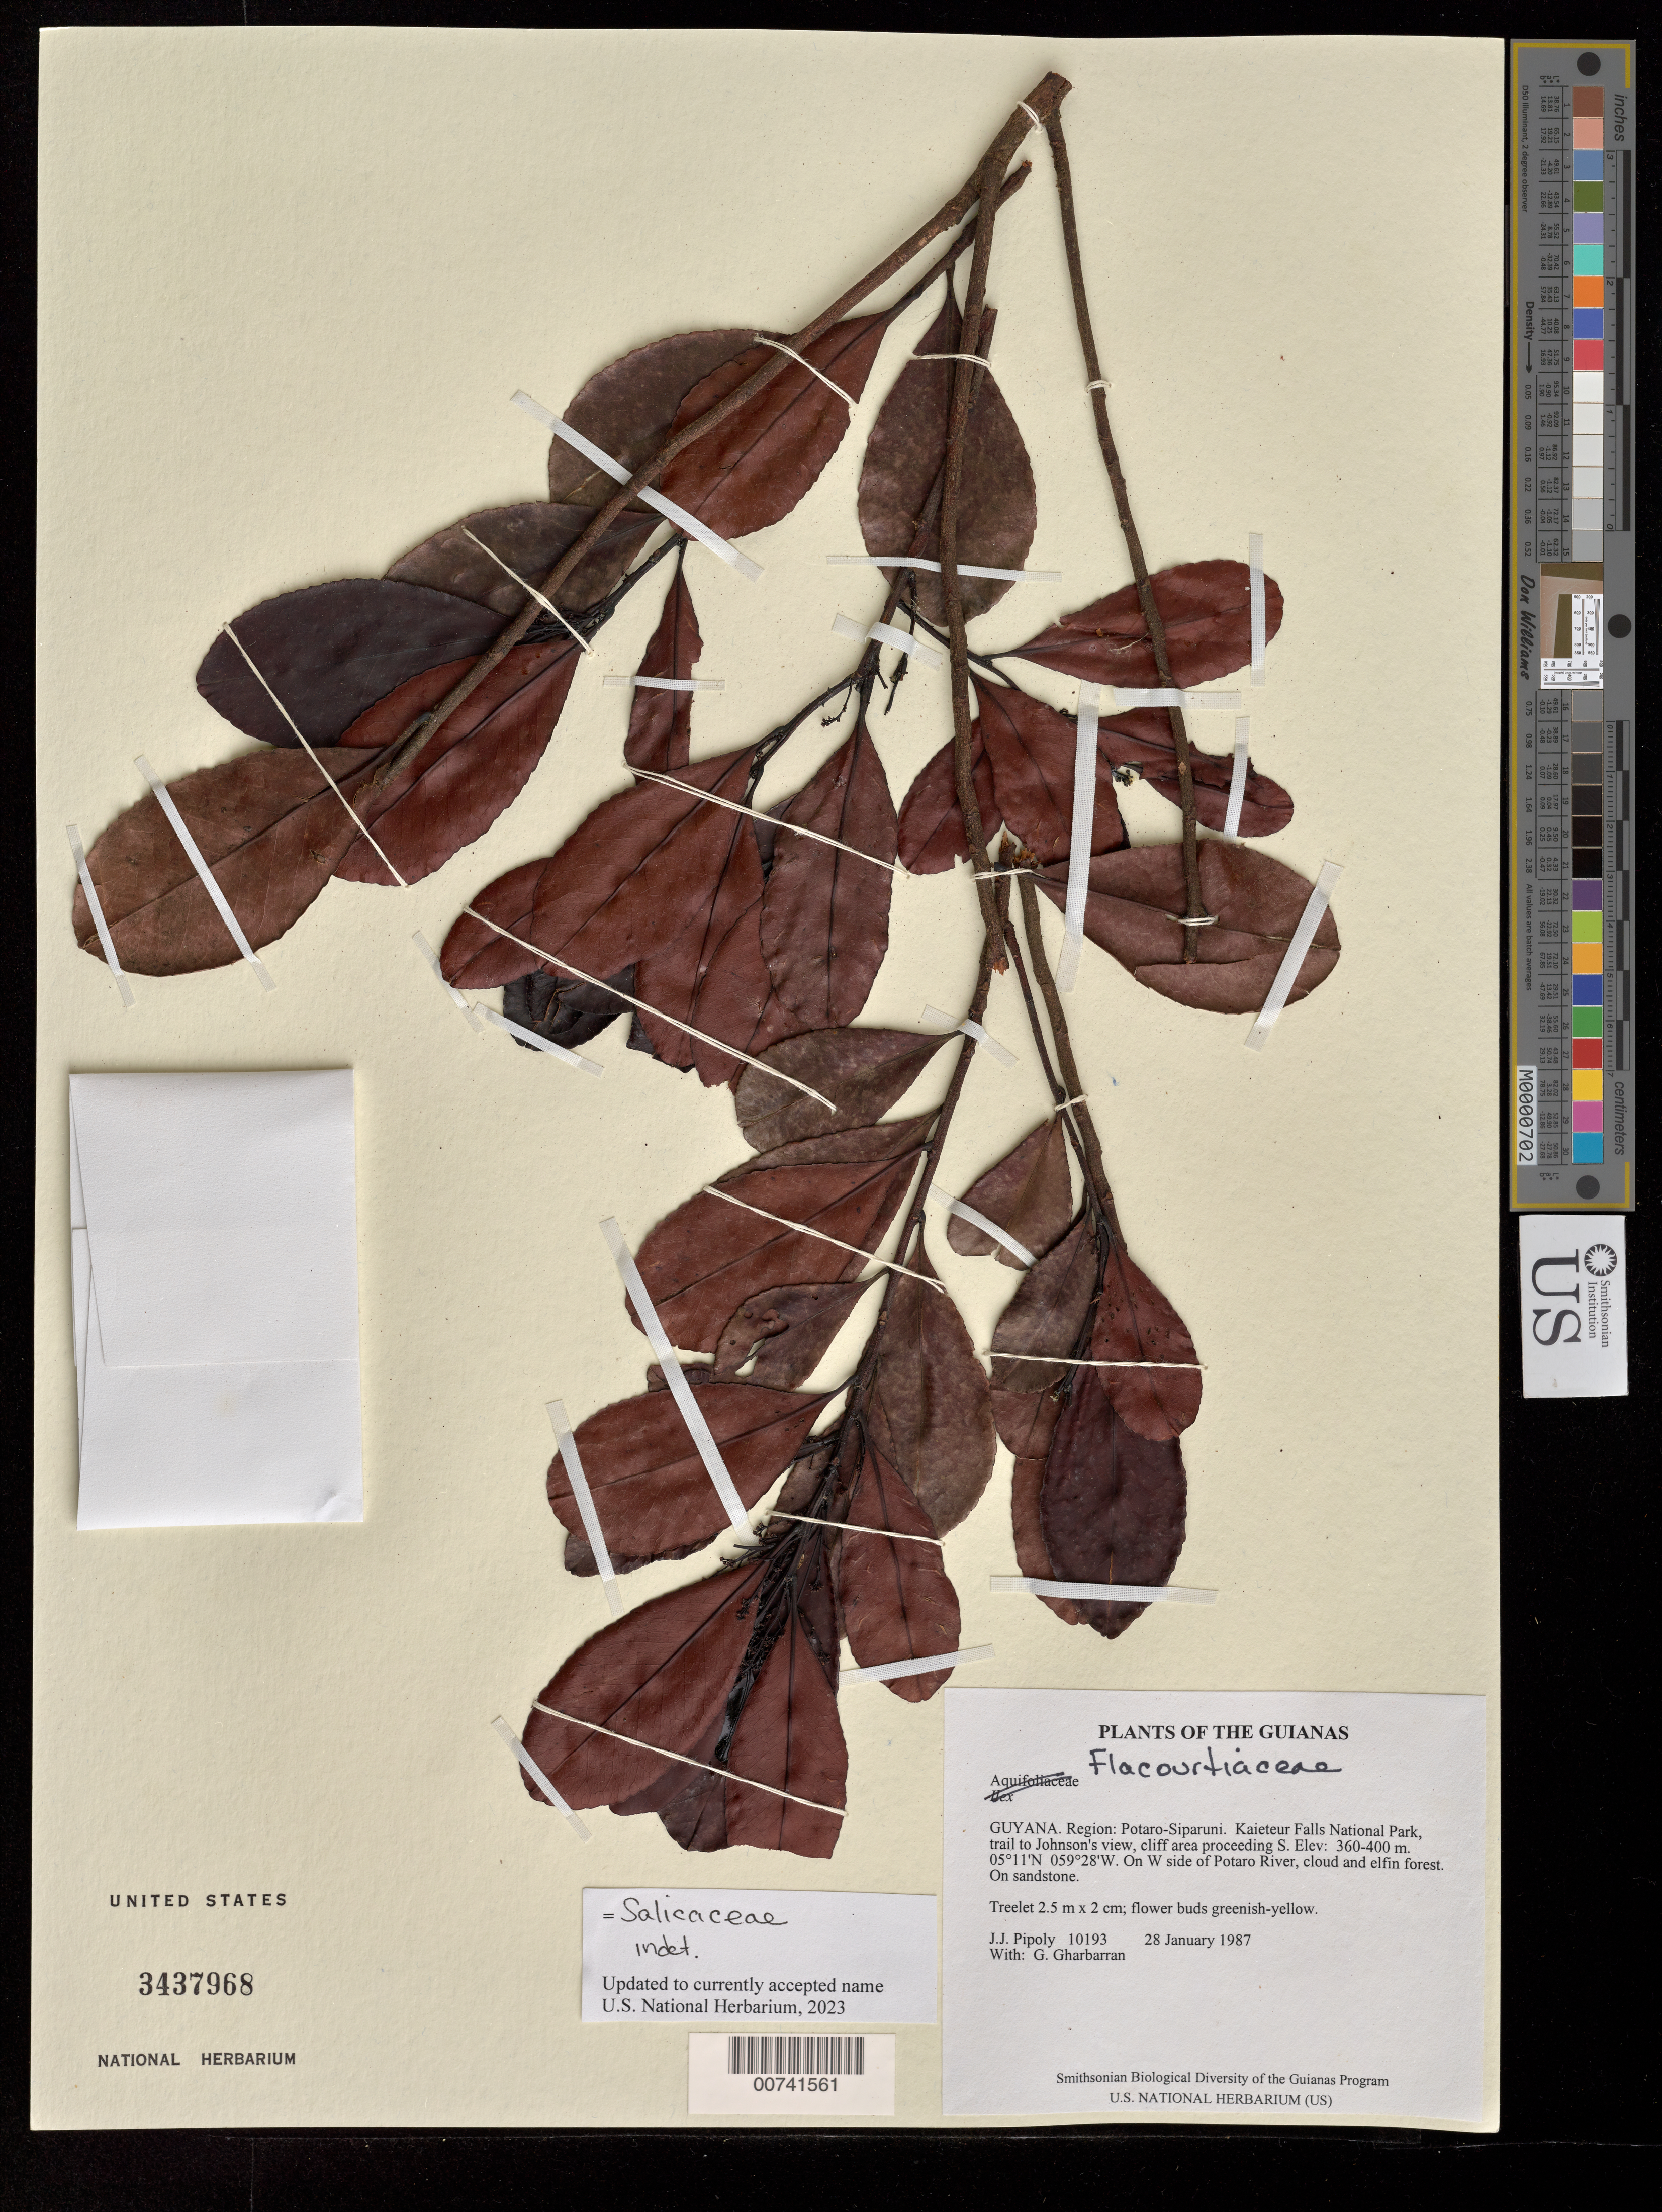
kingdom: Plantae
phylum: Tracheophyta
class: Magnoliopsida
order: Malpighiales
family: Salicaceae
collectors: J. J. Pipoly & G. Gharbarran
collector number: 10193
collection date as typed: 28 January 1987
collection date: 1987-01-28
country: Guyana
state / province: Potaro-Siparuni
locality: Kaieteur Falls National Park, trail to Johnson's view, cliff area proceeding S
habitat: On W side of Potaro River, cloud and elfin forest. On sandstone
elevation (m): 360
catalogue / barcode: US 3437968